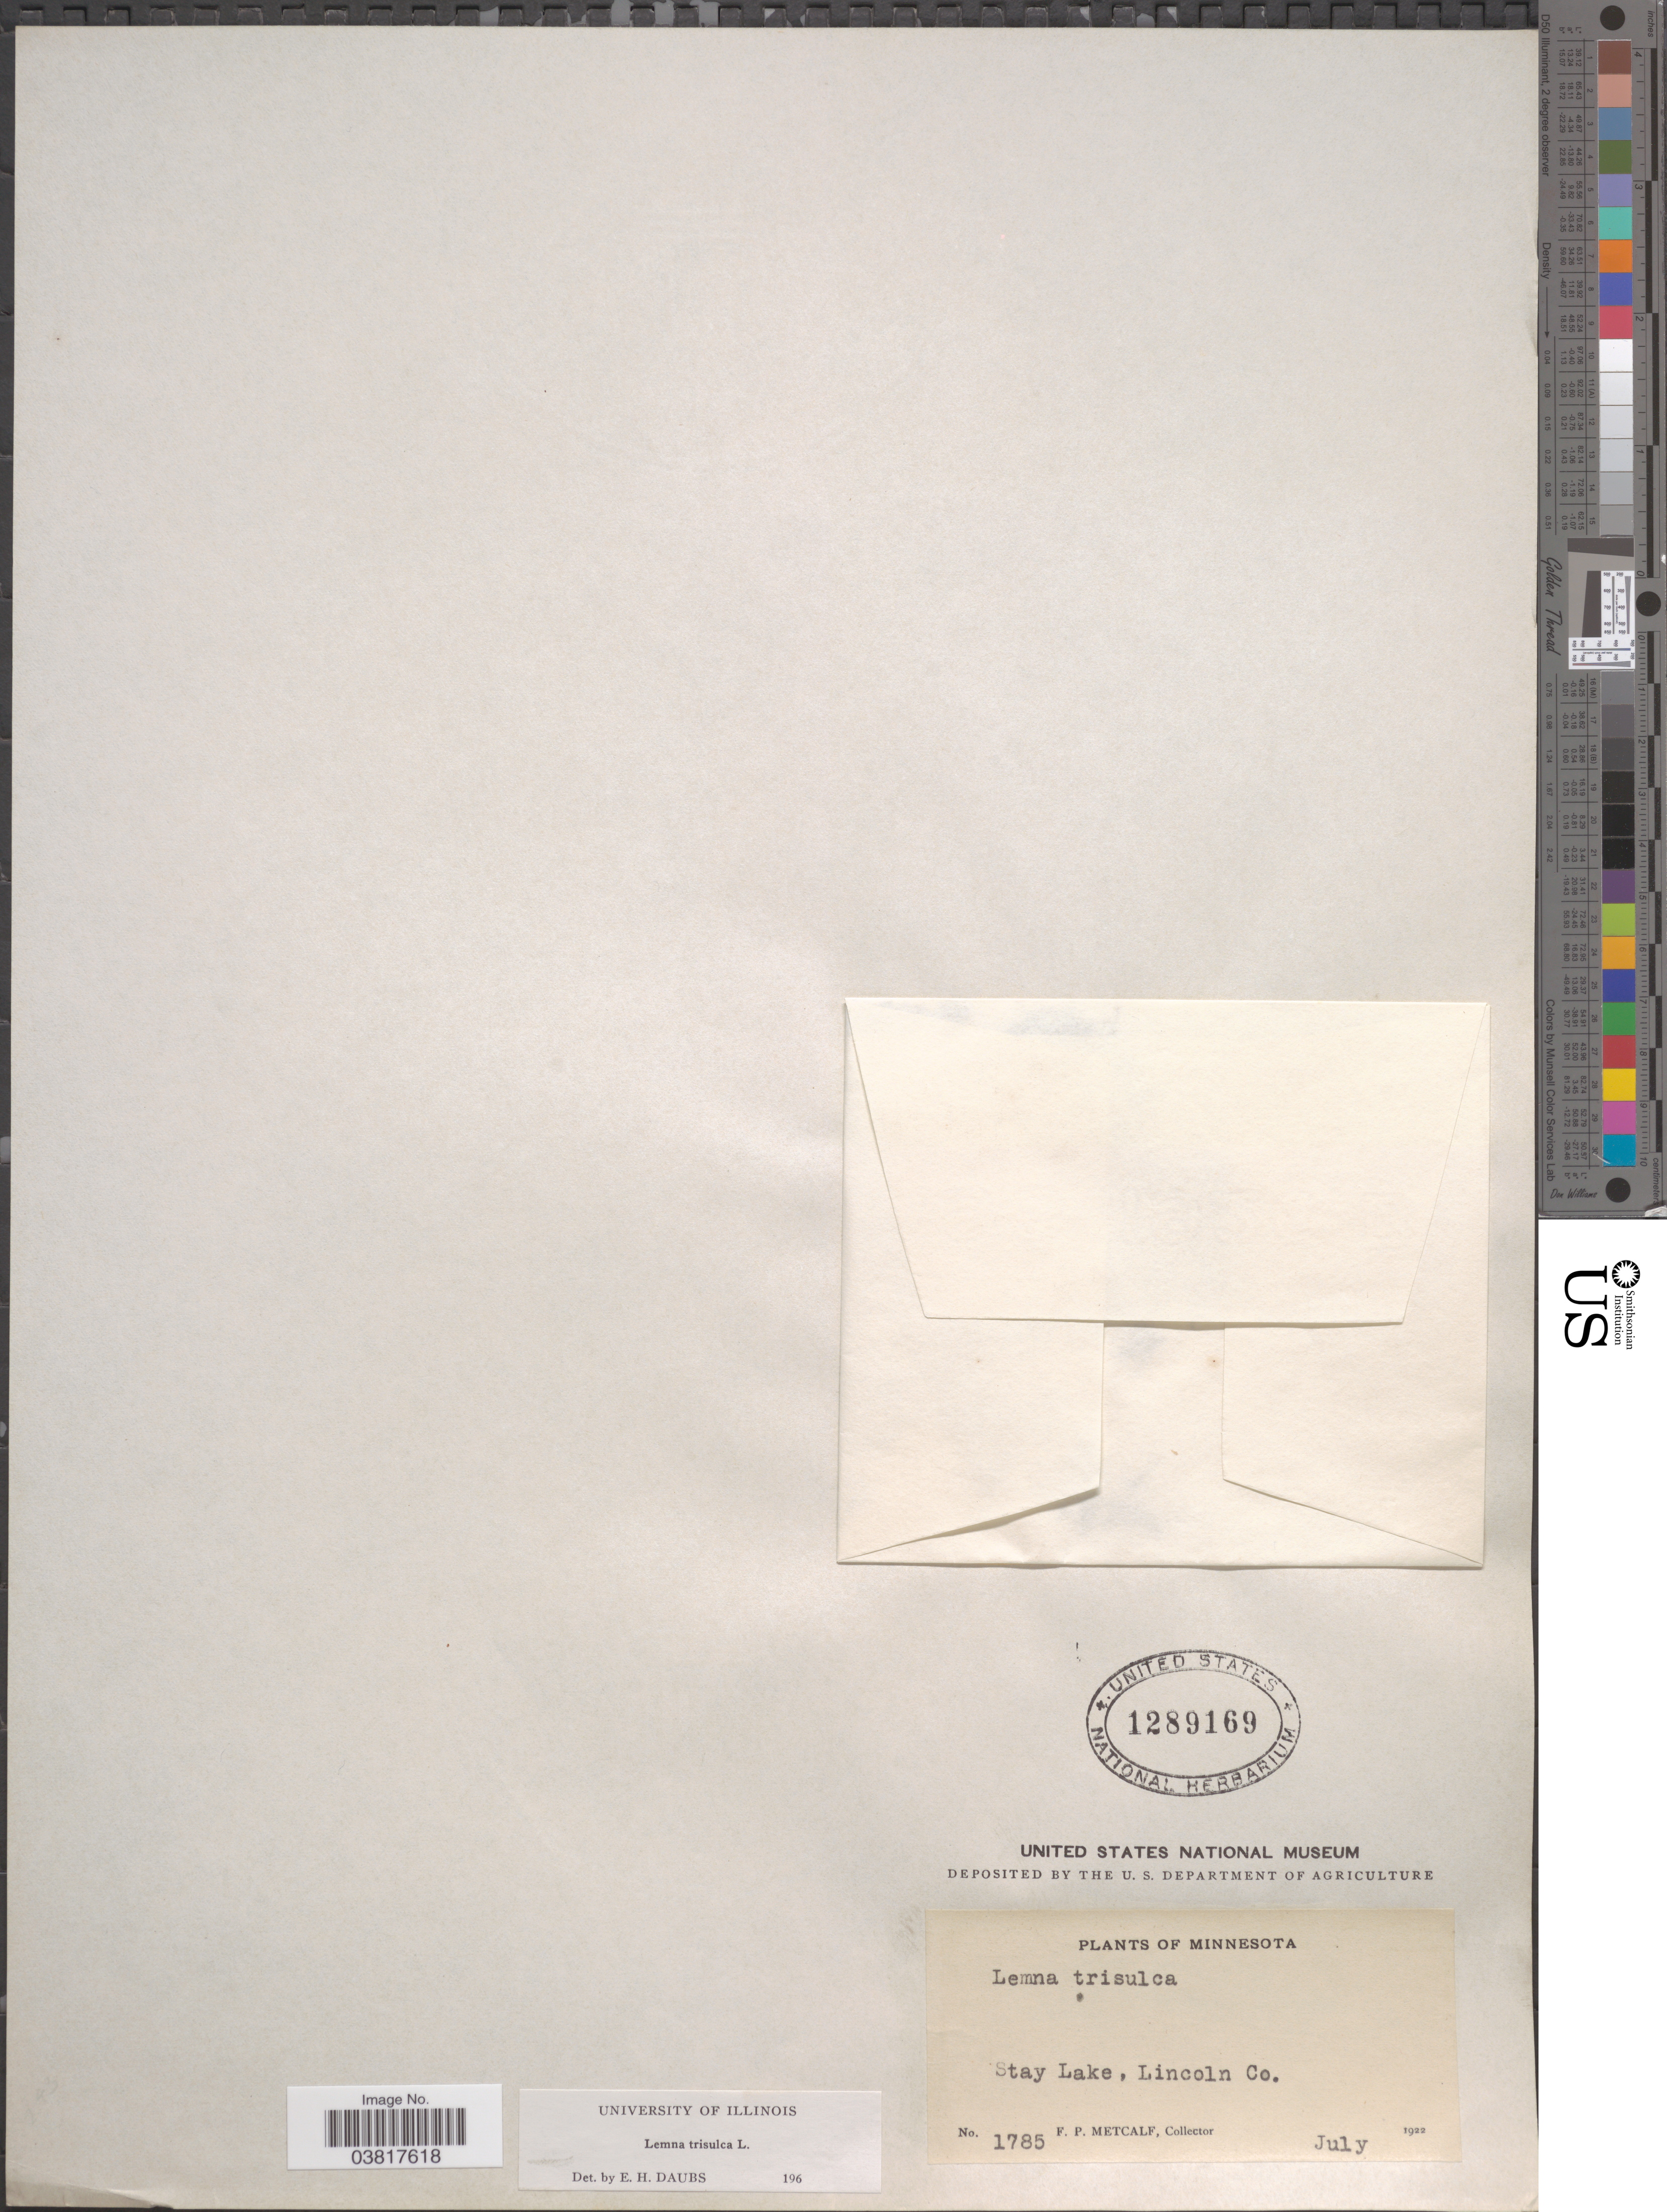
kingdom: Plantae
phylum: Tracheophyta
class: Liliopsida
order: Alismatales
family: Araceae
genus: Lemna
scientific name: Lemna trisulca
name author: L.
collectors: F. Metcalf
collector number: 1785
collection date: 1922-07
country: United States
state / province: Minnesota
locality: Stay Lake, Lincoln Co.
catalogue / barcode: US 1289169